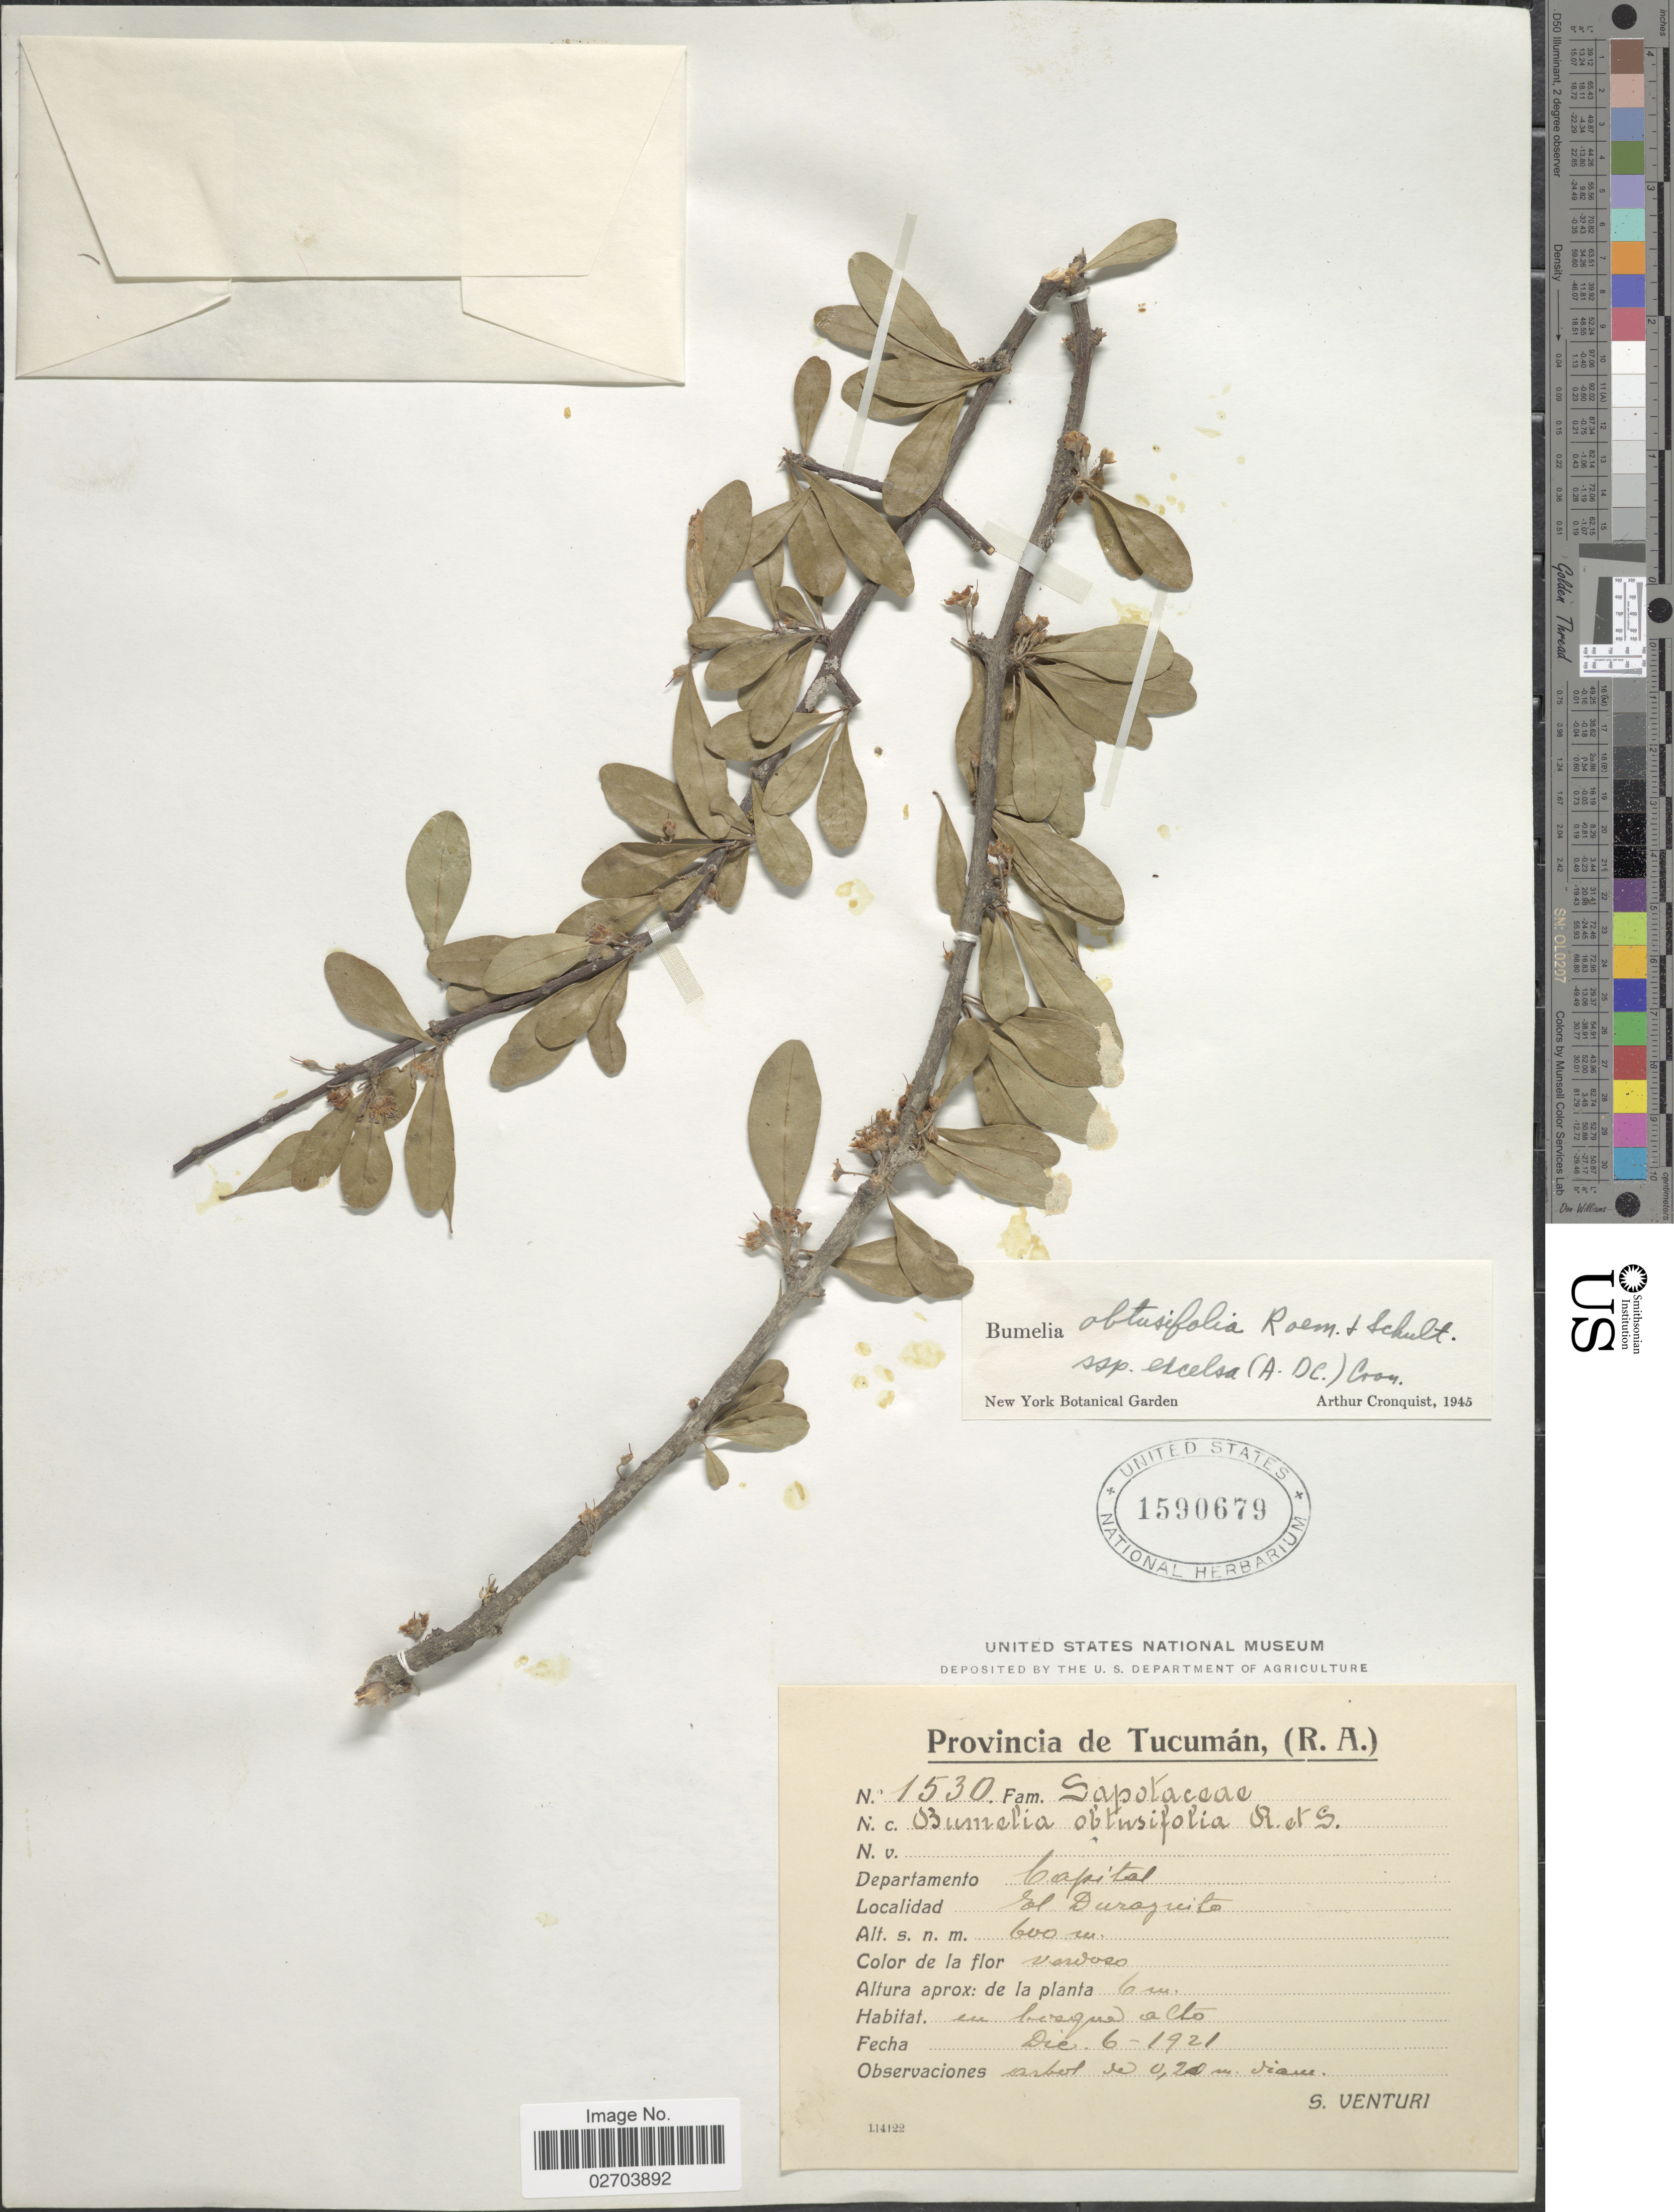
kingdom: Plantae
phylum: Tracheophyta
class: Magnoliopsida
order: Ericales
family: Sapotaceae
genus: Sideroxylon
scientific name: Sideroxylon obtusifolium subsp. obtusifolium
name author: (Roem. & Schult.) T.D. Penn.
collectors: S. Venturi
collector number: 1530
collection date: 1921-12-06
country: Argentina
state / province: Tucuman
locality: Capital, El Duraznito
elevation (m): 600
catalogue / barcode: US 1590679